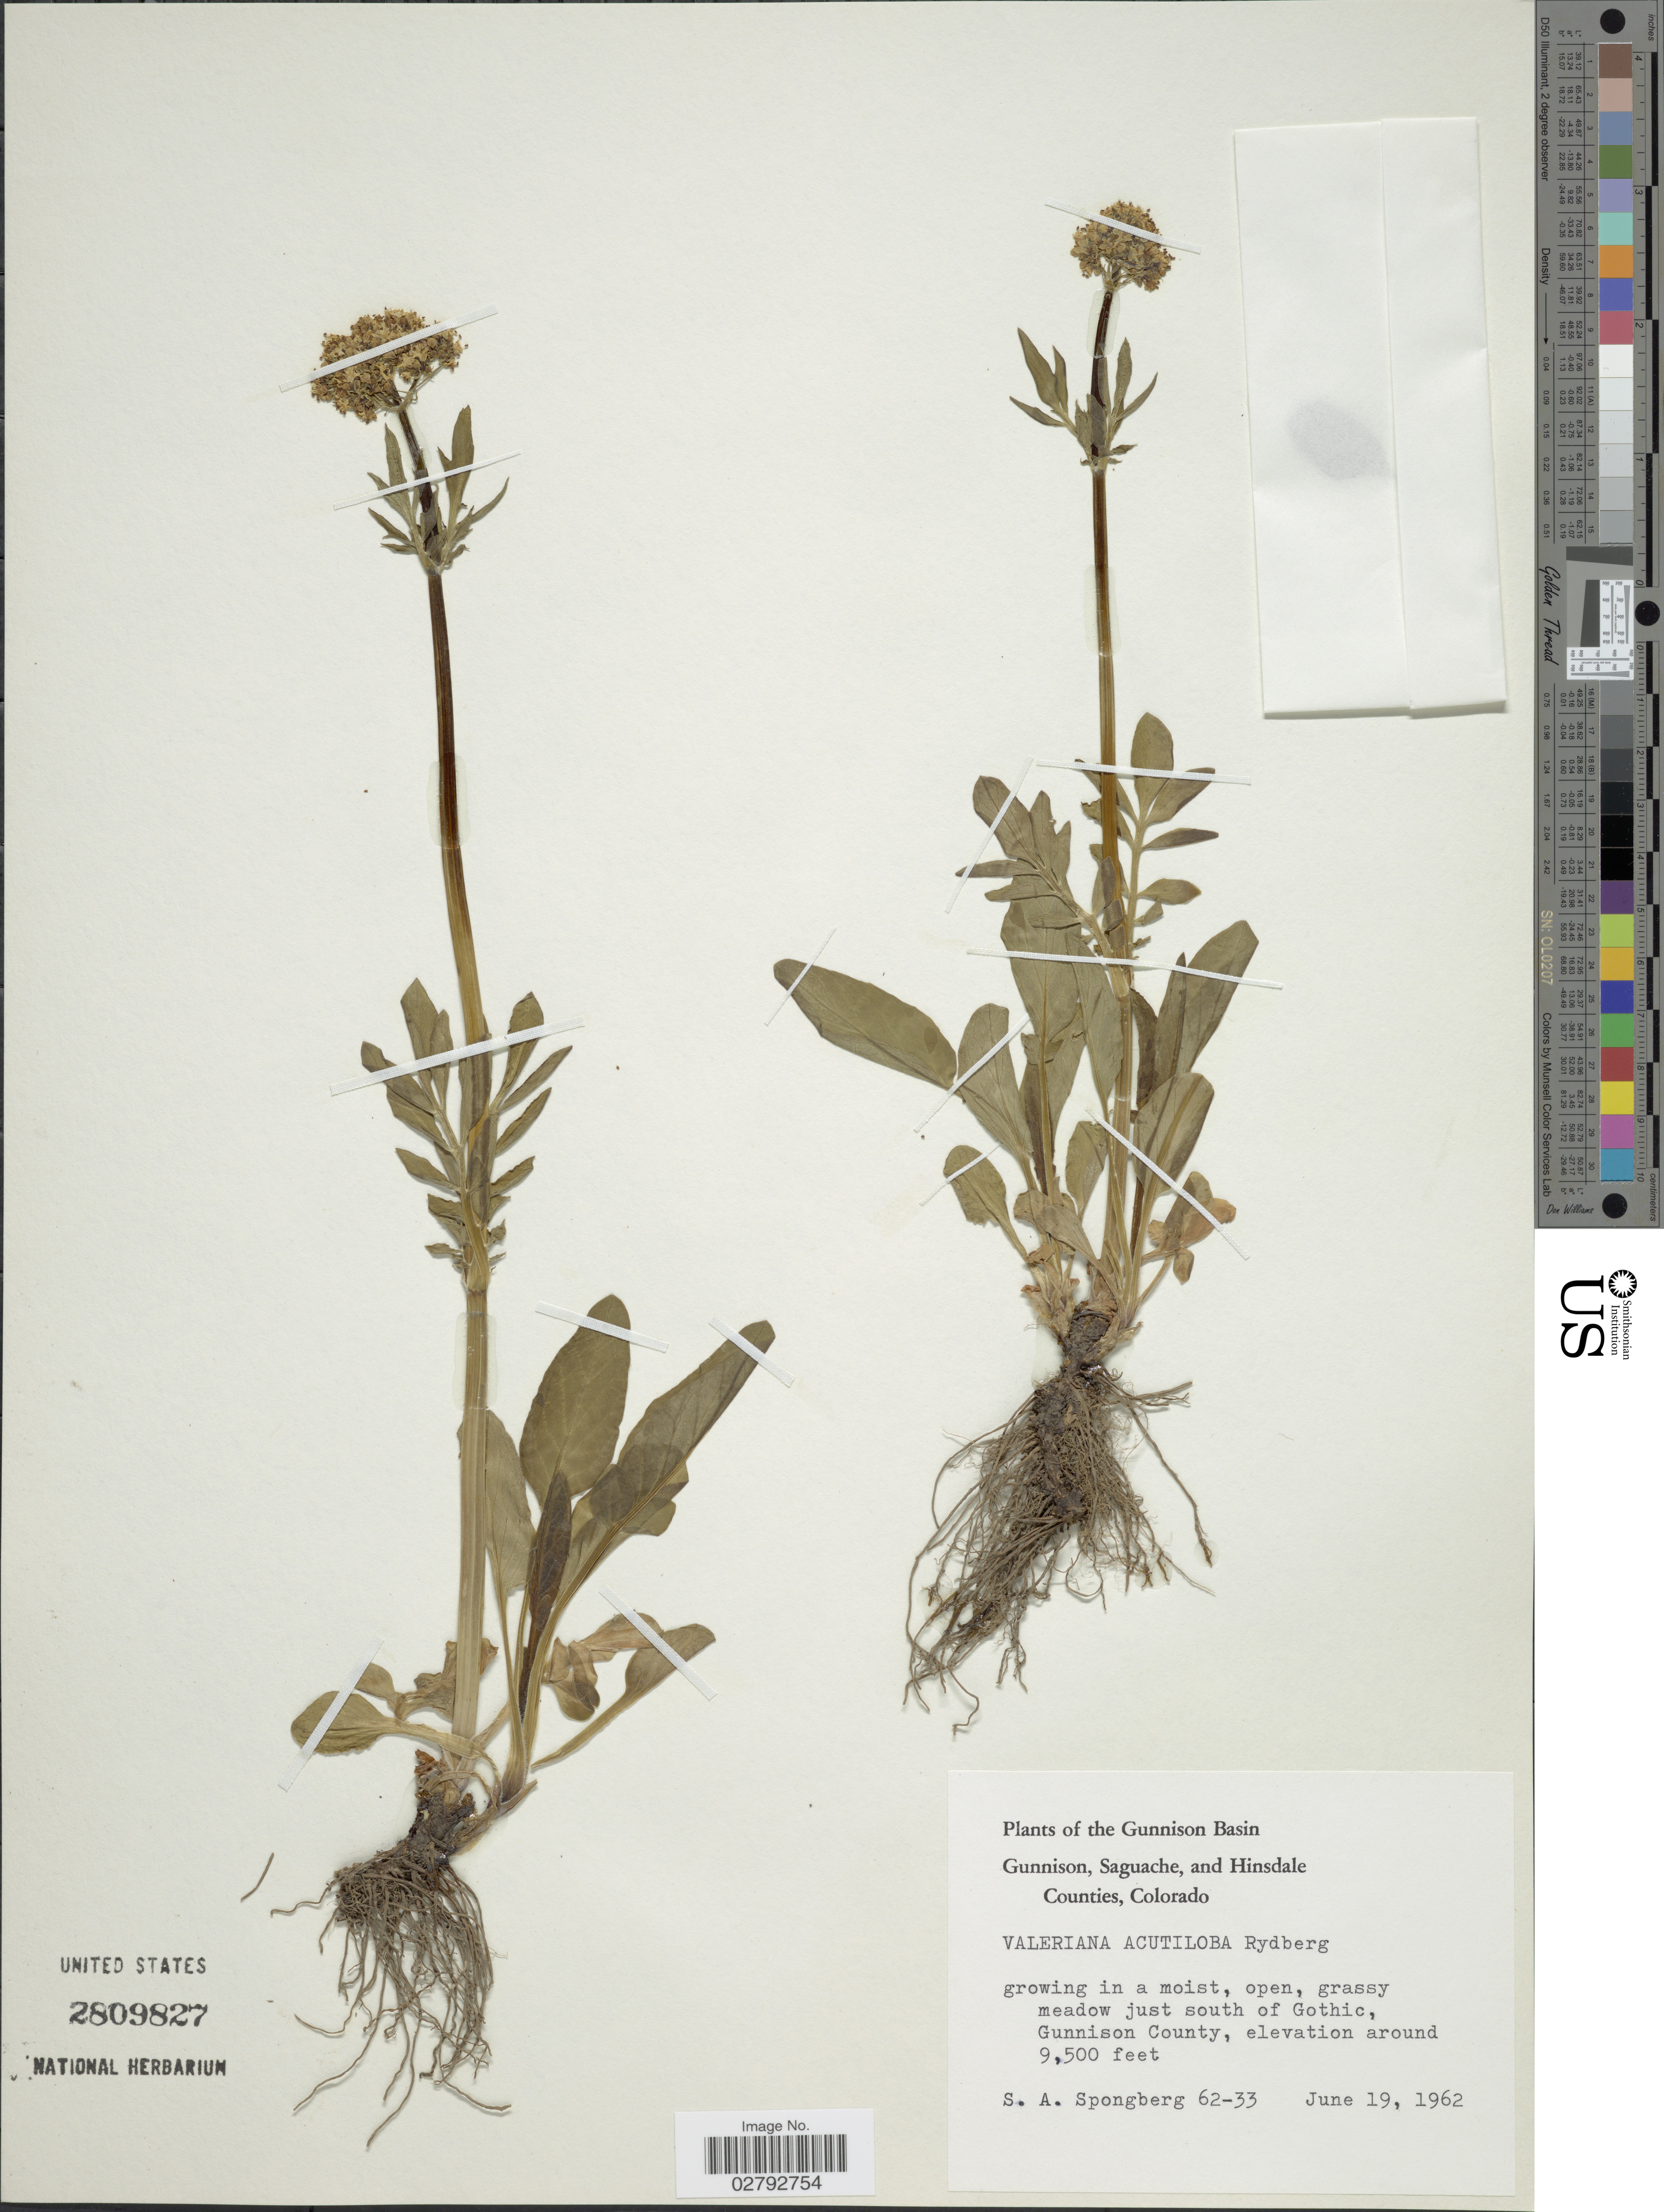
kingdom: Plantae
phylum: Tracheophyta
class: Magnoliopsida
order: Dipsacales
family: Caprifoliaceae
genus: Valeriana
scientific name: Valeriana arizonica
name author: A. Gray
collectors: S. A.Spongberg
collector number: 62-33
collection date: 1962-06-19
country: United States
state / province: Colorado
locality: Gunnison Basin. Gunnison, Saguache, and Hinsdale Counties. Grassy meadow just south of Gothic, Gunnison County.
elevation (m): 2896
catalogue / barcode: US 2809827